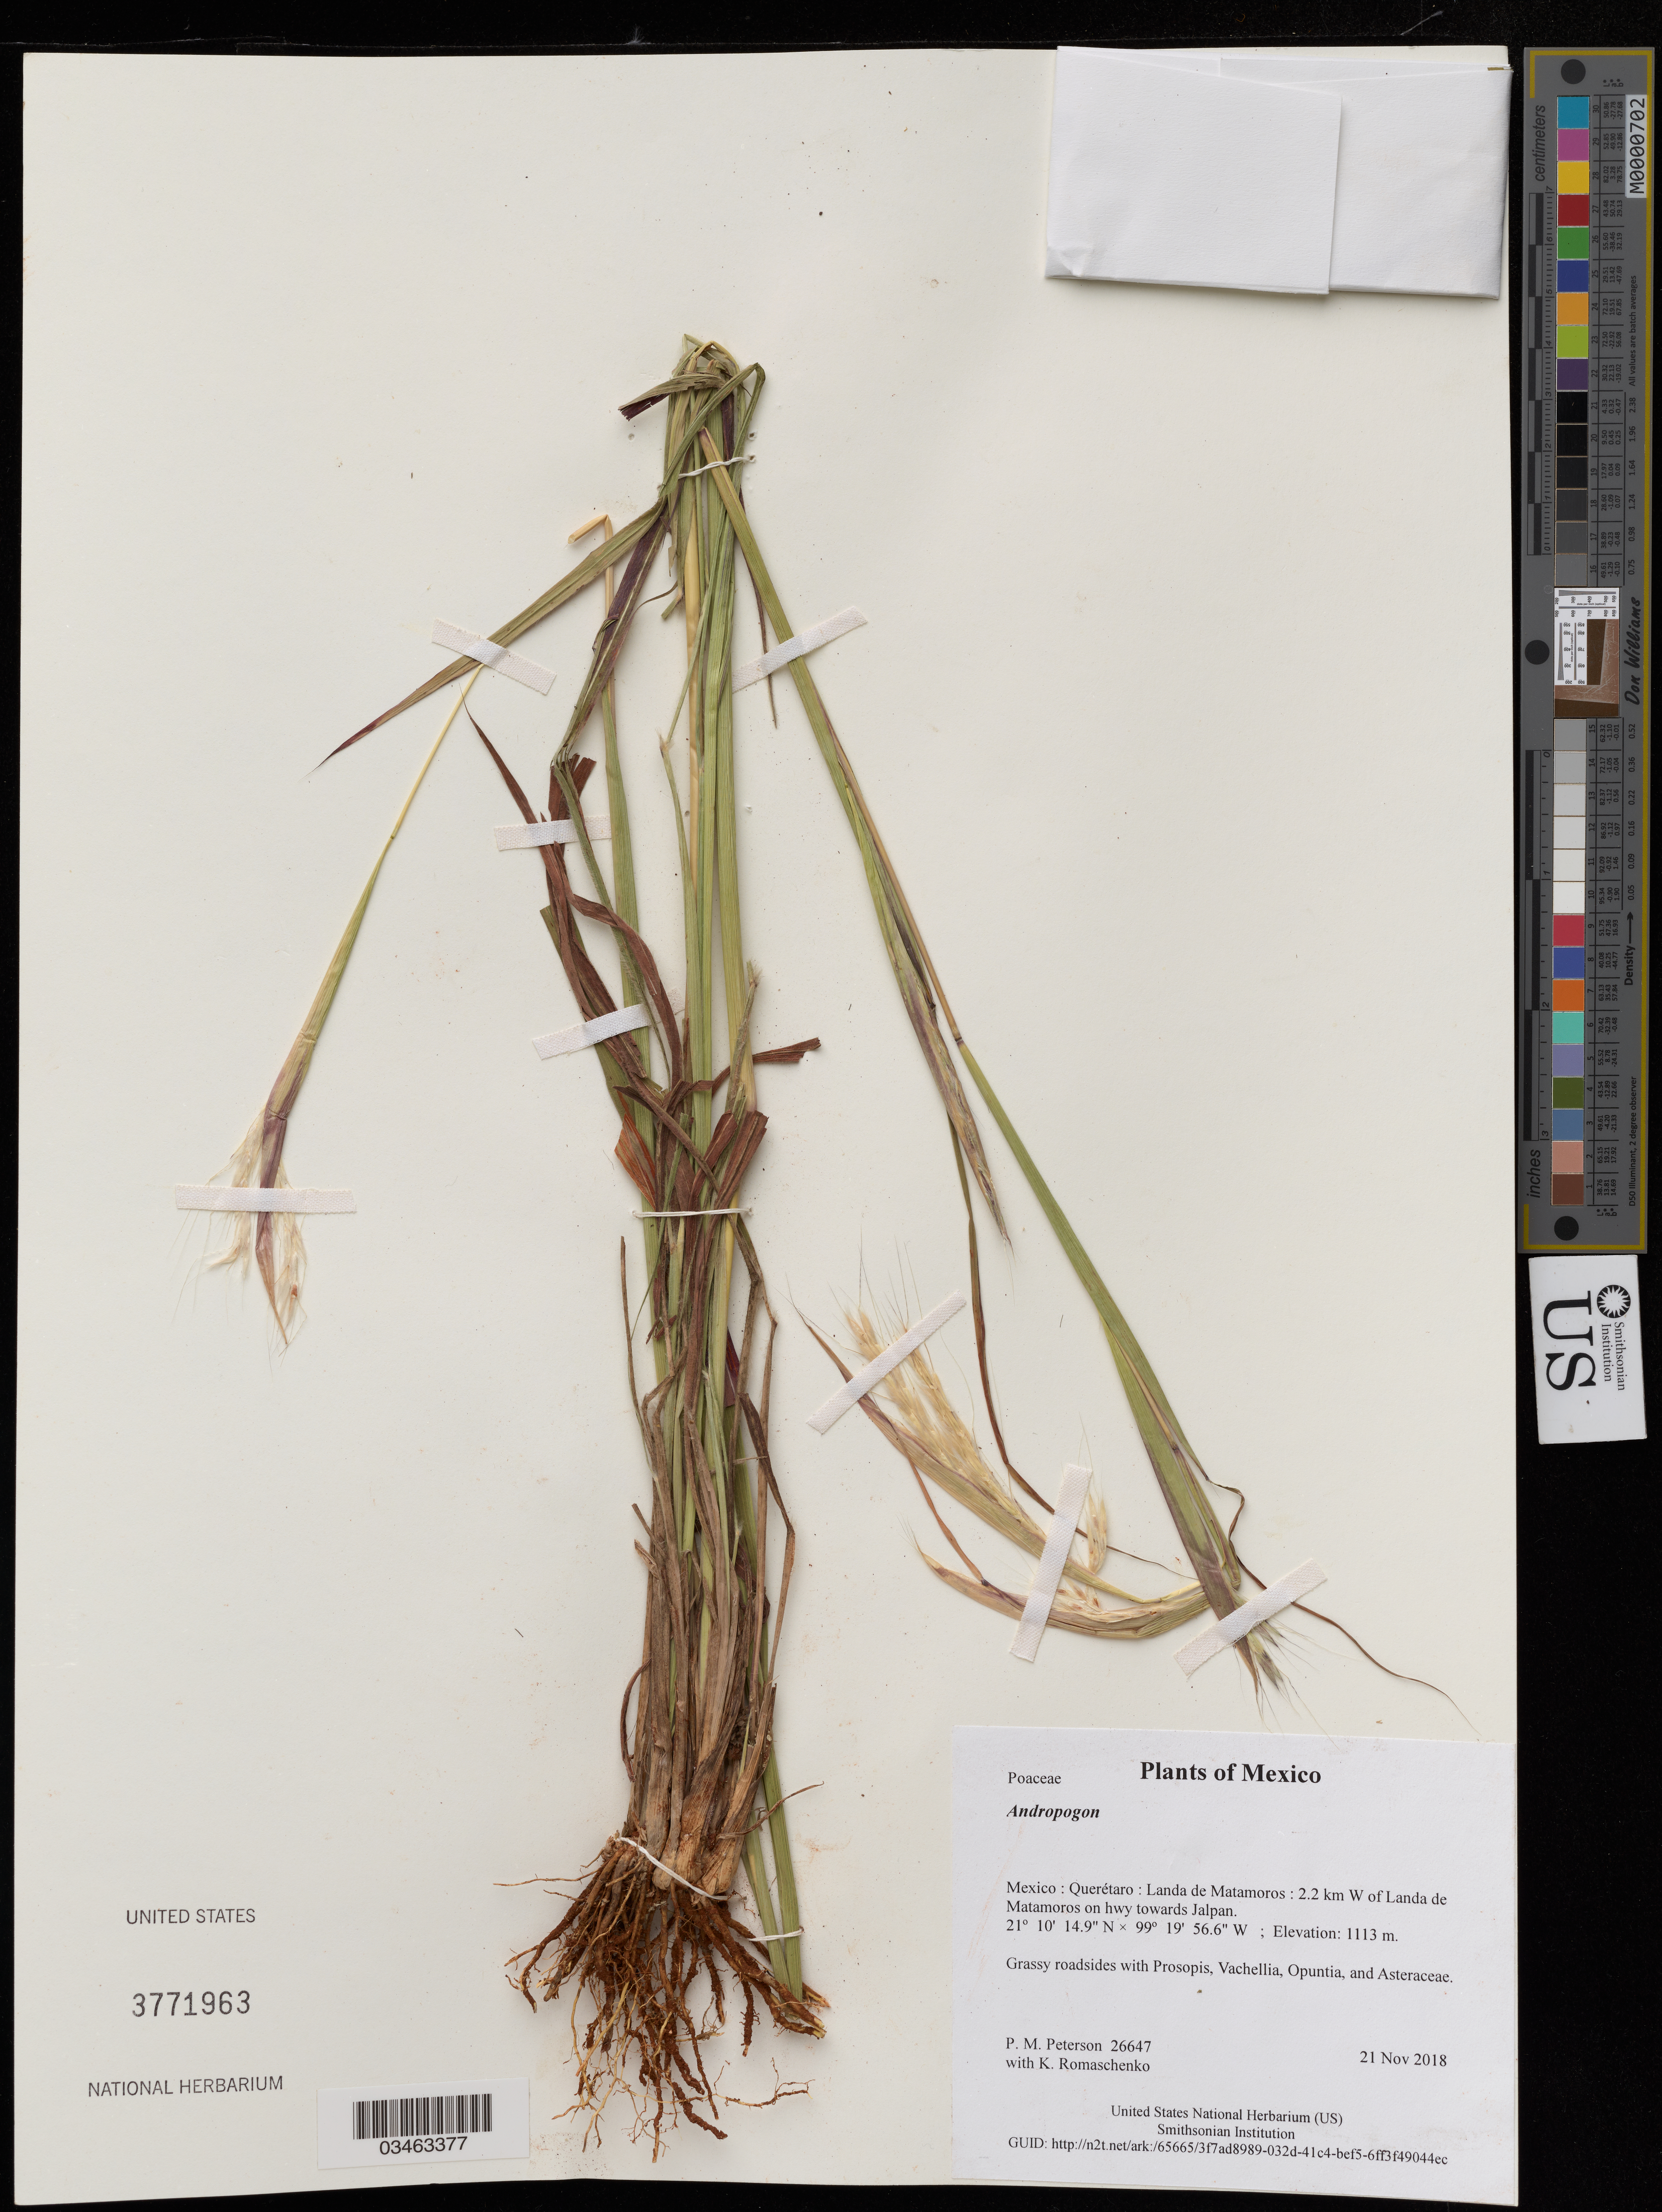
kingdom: Plantae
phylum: Tracheophyta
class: Liliopsida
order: Poales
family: Poaceae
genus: Andropogon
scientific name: Andropogon sp.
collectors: P. M. Peterson & K. Romaschenko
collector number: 26647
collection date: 2018-11-21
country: Mexico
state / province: Querétaro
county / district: Landa de Matamoros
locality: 2.2 km W of Landa de Matamoros on hwy towards Jalpan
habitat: Grassy roadsides with Prosopis, Vachellia, Opuntia, and Asteraceae.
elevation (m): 1113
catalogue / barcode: US 3771963